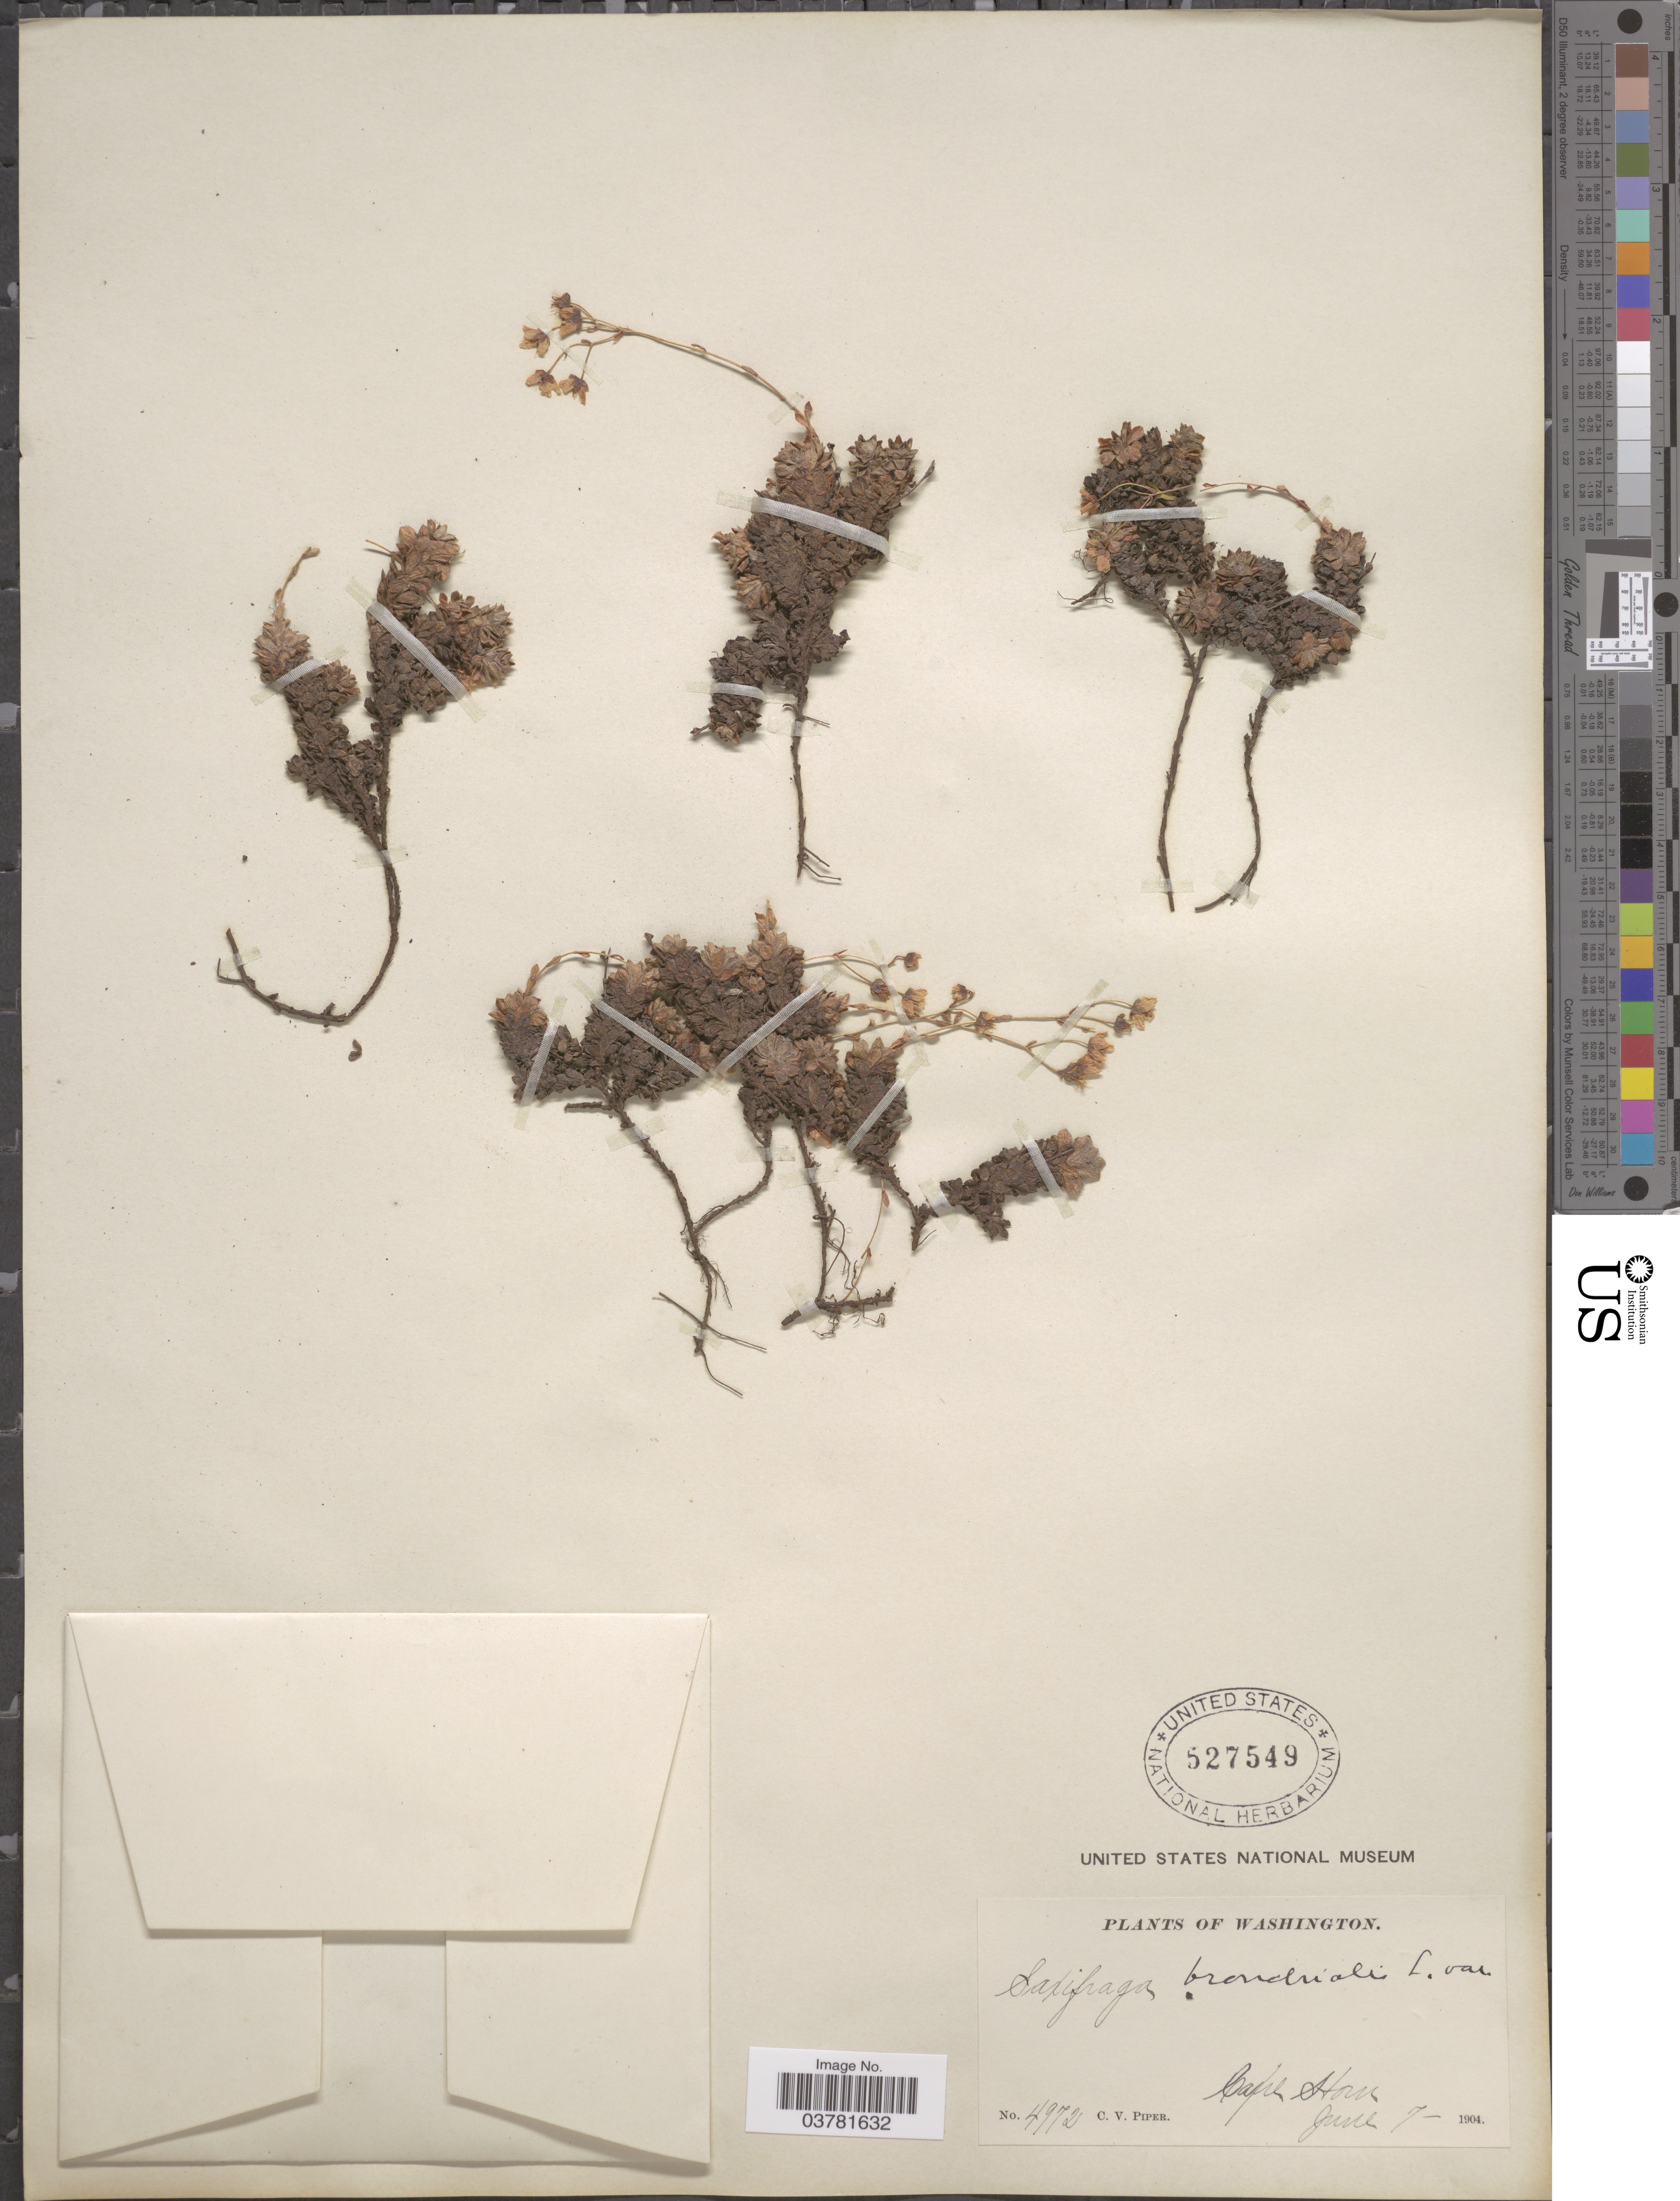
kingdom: Plantae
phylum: Tracheophyta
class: Magnoliopsida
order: Saxifragales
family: Saxifragaceae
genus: Saxifraga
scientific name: Saxifraga vespertina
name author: (Small) Fedde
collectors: C. V. Piper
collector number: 4972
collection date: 1904-06-07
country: United States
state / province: Washington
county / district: Skamania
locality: Cape Horn.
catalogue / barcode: US 527549